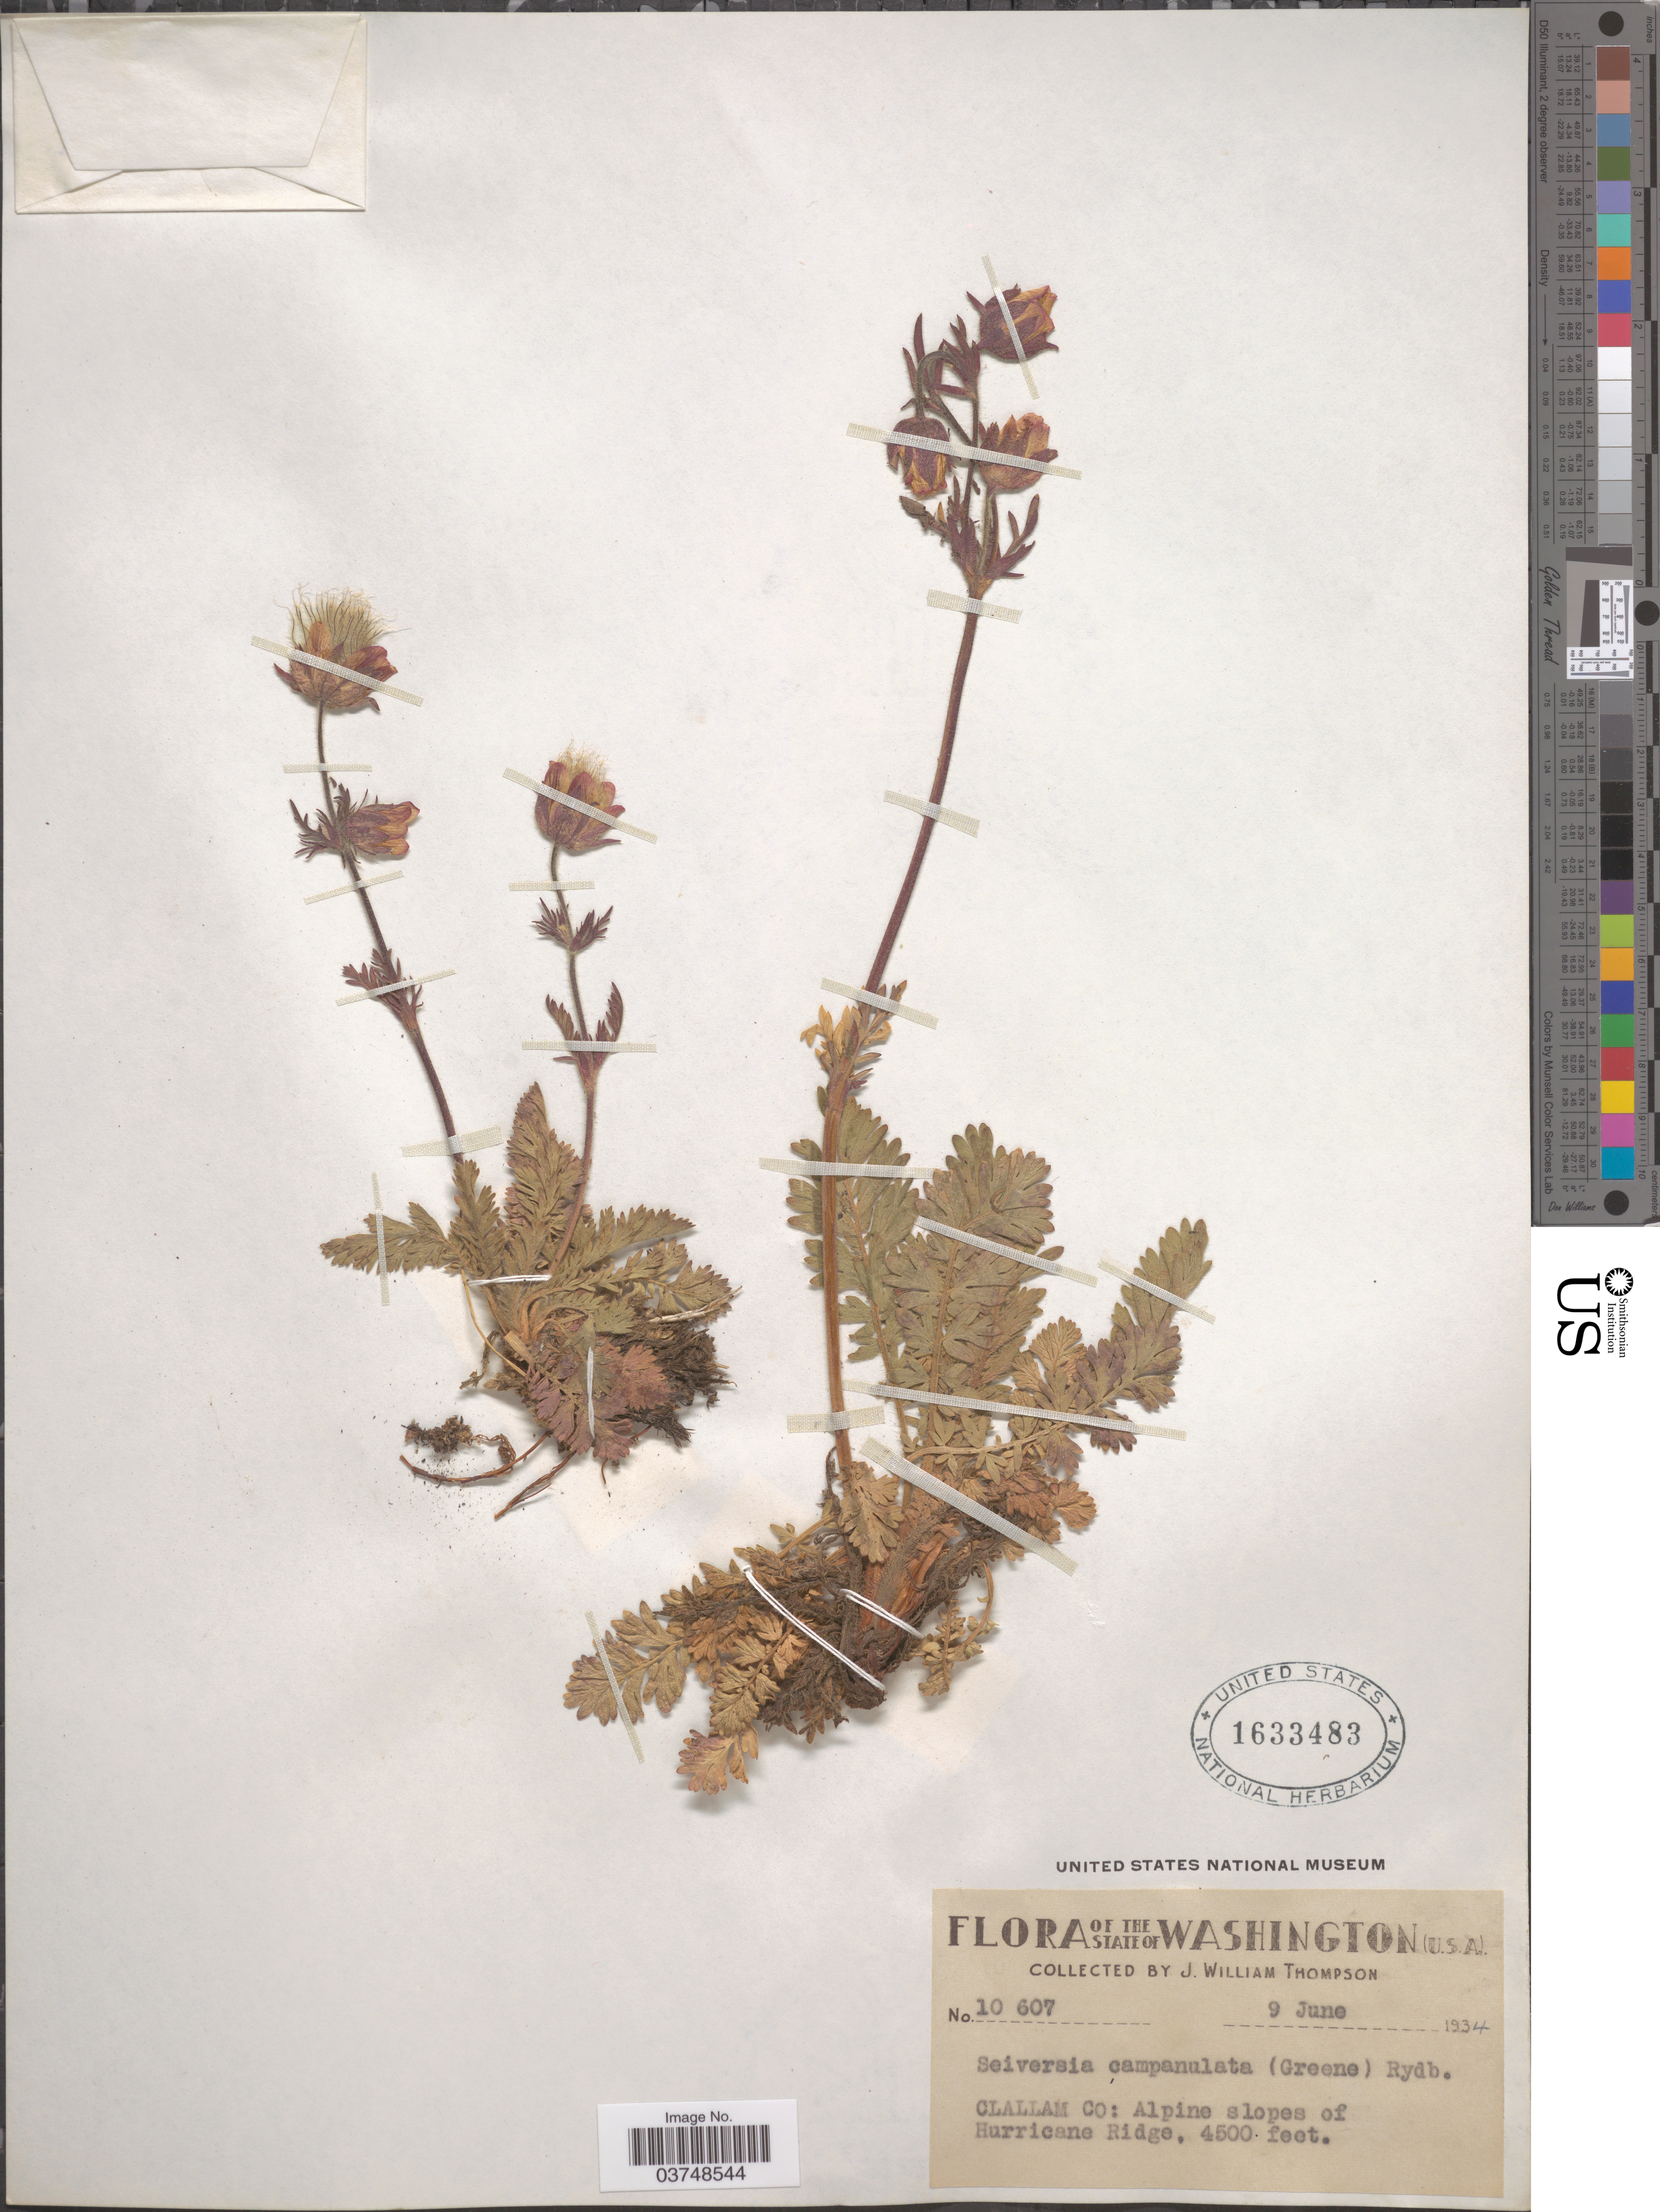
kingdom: Plantae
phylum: Tracheophyta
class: Magnoliopsida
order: Rosales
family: Rosaceae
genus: Geum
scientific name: Geum triflorum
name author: Pursh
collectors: J. W. Thompson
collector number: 10607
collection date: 1934-06-09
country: United States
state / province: Washington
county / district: Clallam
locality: Clallam Co: Alpine slopes of Hurricane Ridge.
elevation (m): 1372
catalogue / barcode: US 1633483